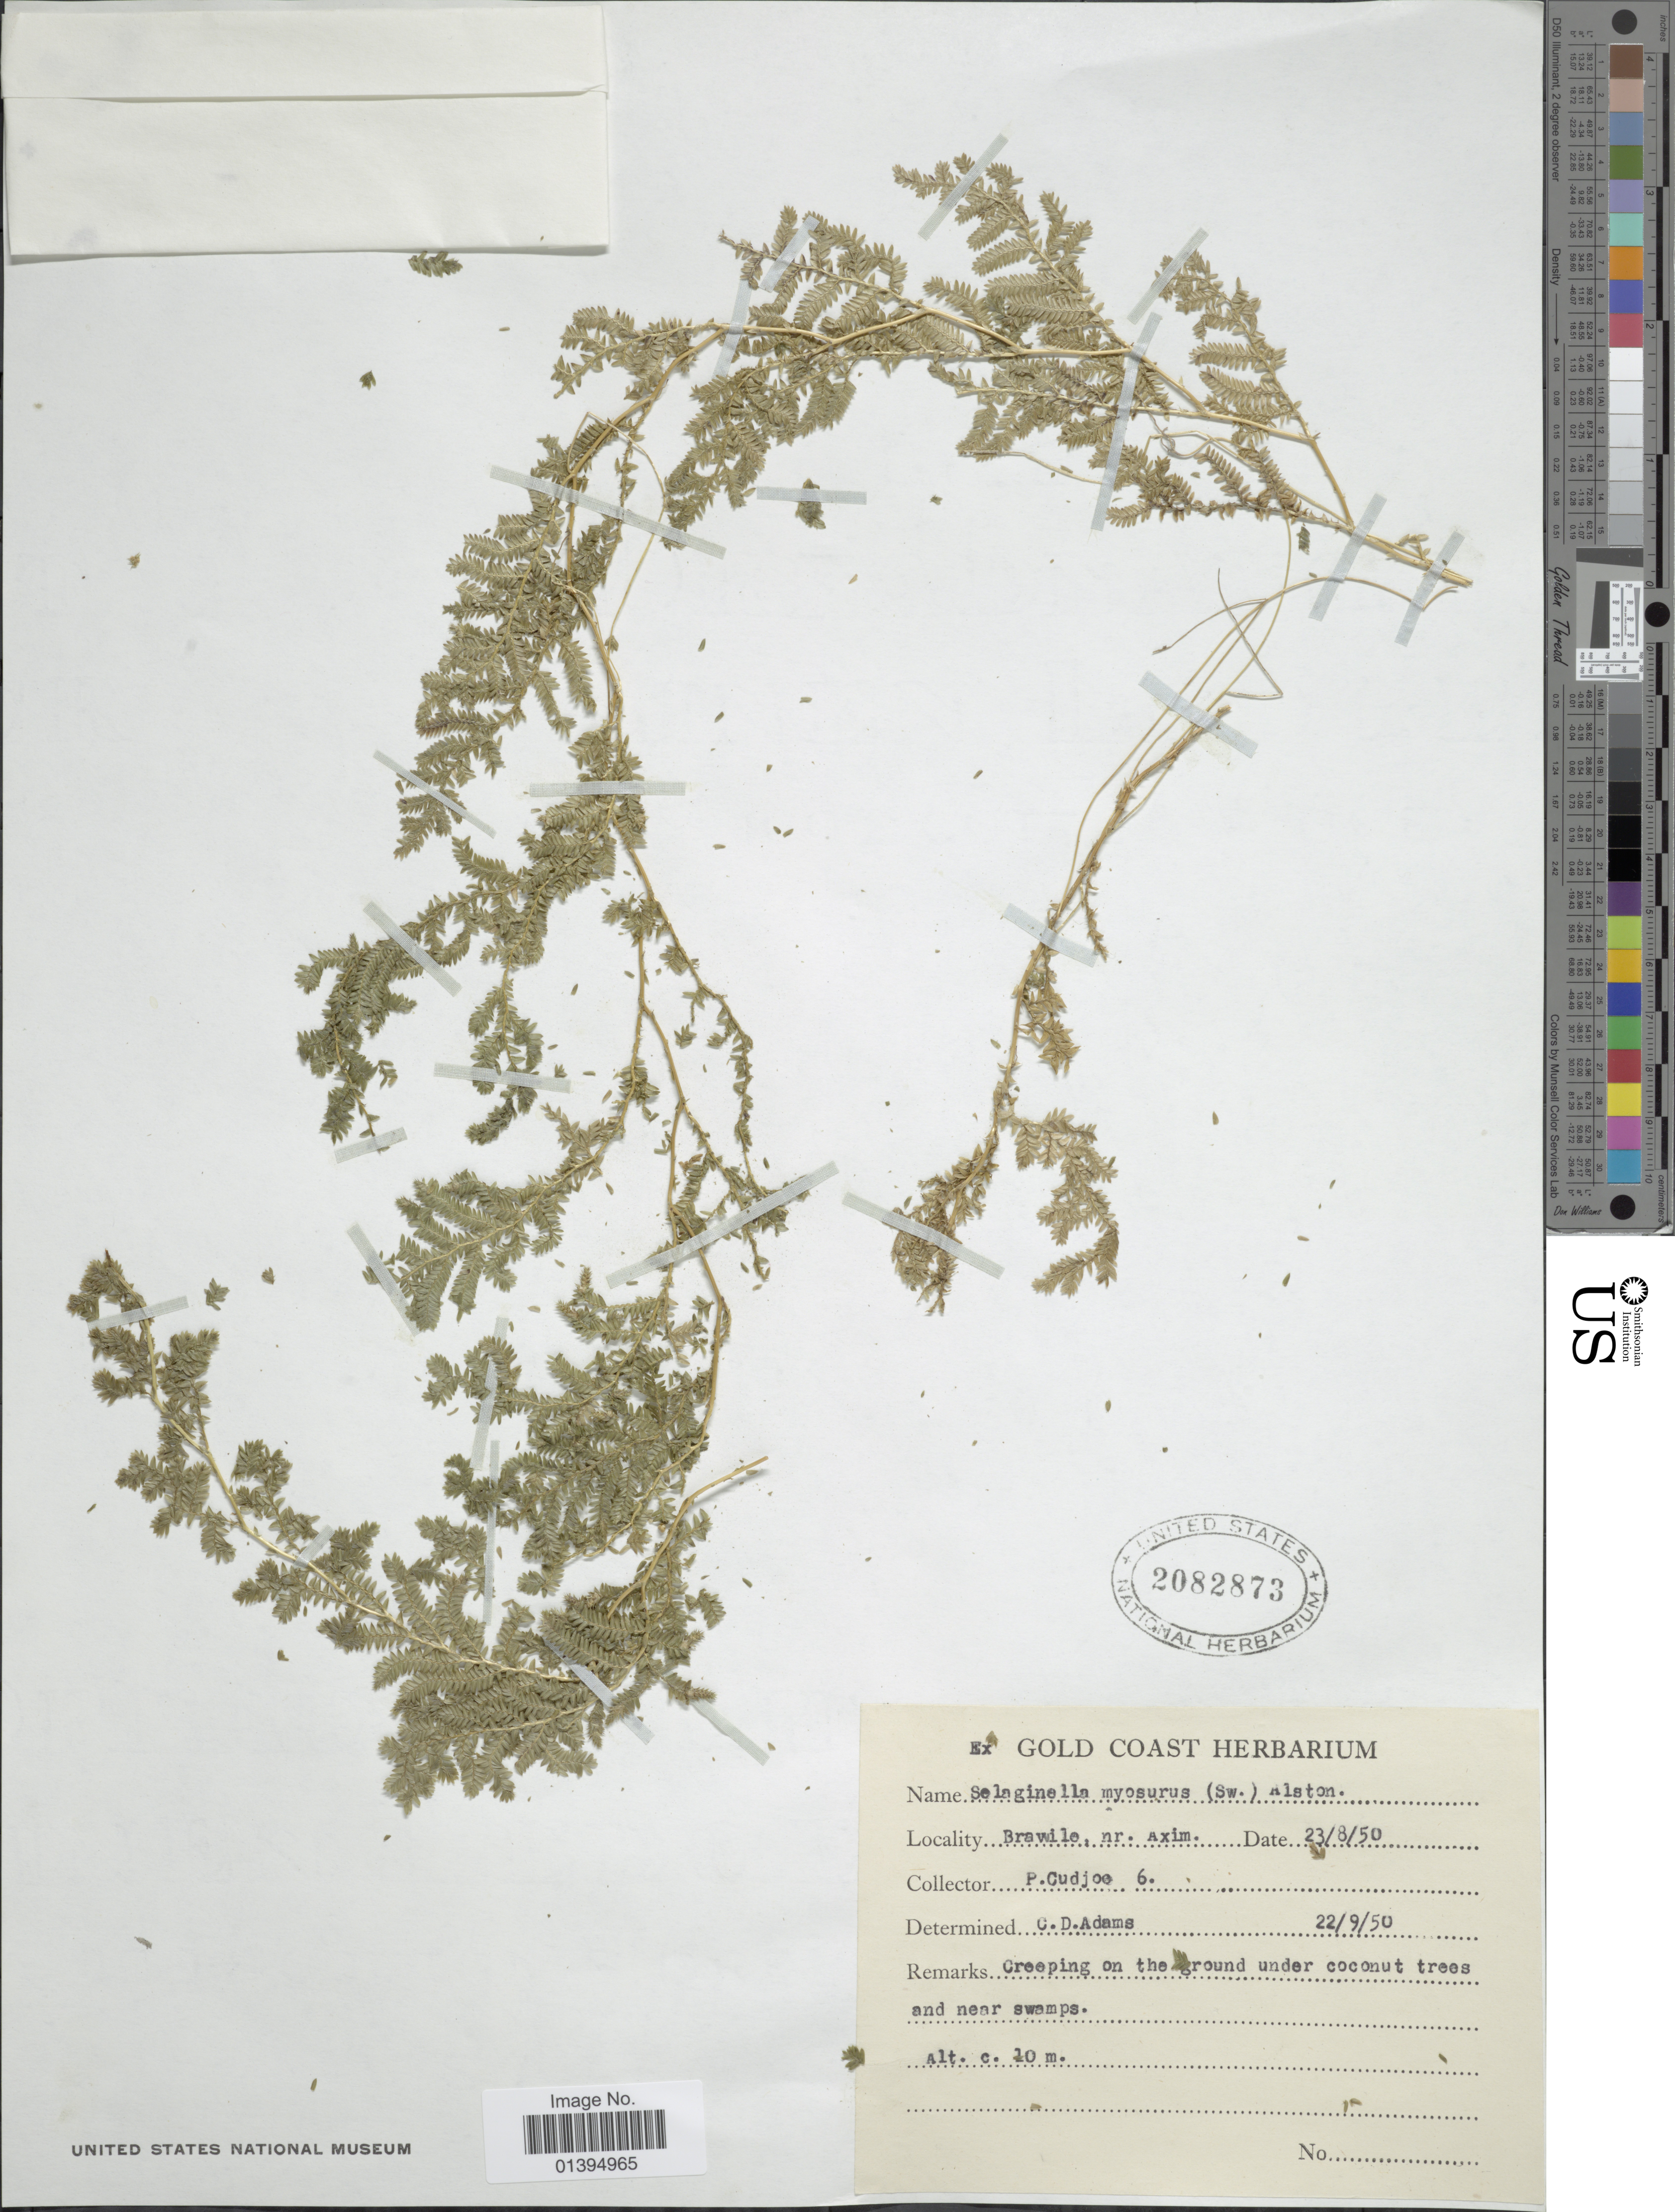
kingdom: Plantae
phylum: Tracheophyta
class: Lycopodiopsida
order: Selaginellales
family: Selaginellaceae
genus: Selaginella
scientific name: Selaginella myosurus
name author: (Sw.) Alston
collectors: P. Cudjoe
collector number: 6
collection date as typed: Transcribed d/m/y: 23/8/50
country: Ghana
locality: Brawile, nr. Axim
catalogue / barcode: US 2082873